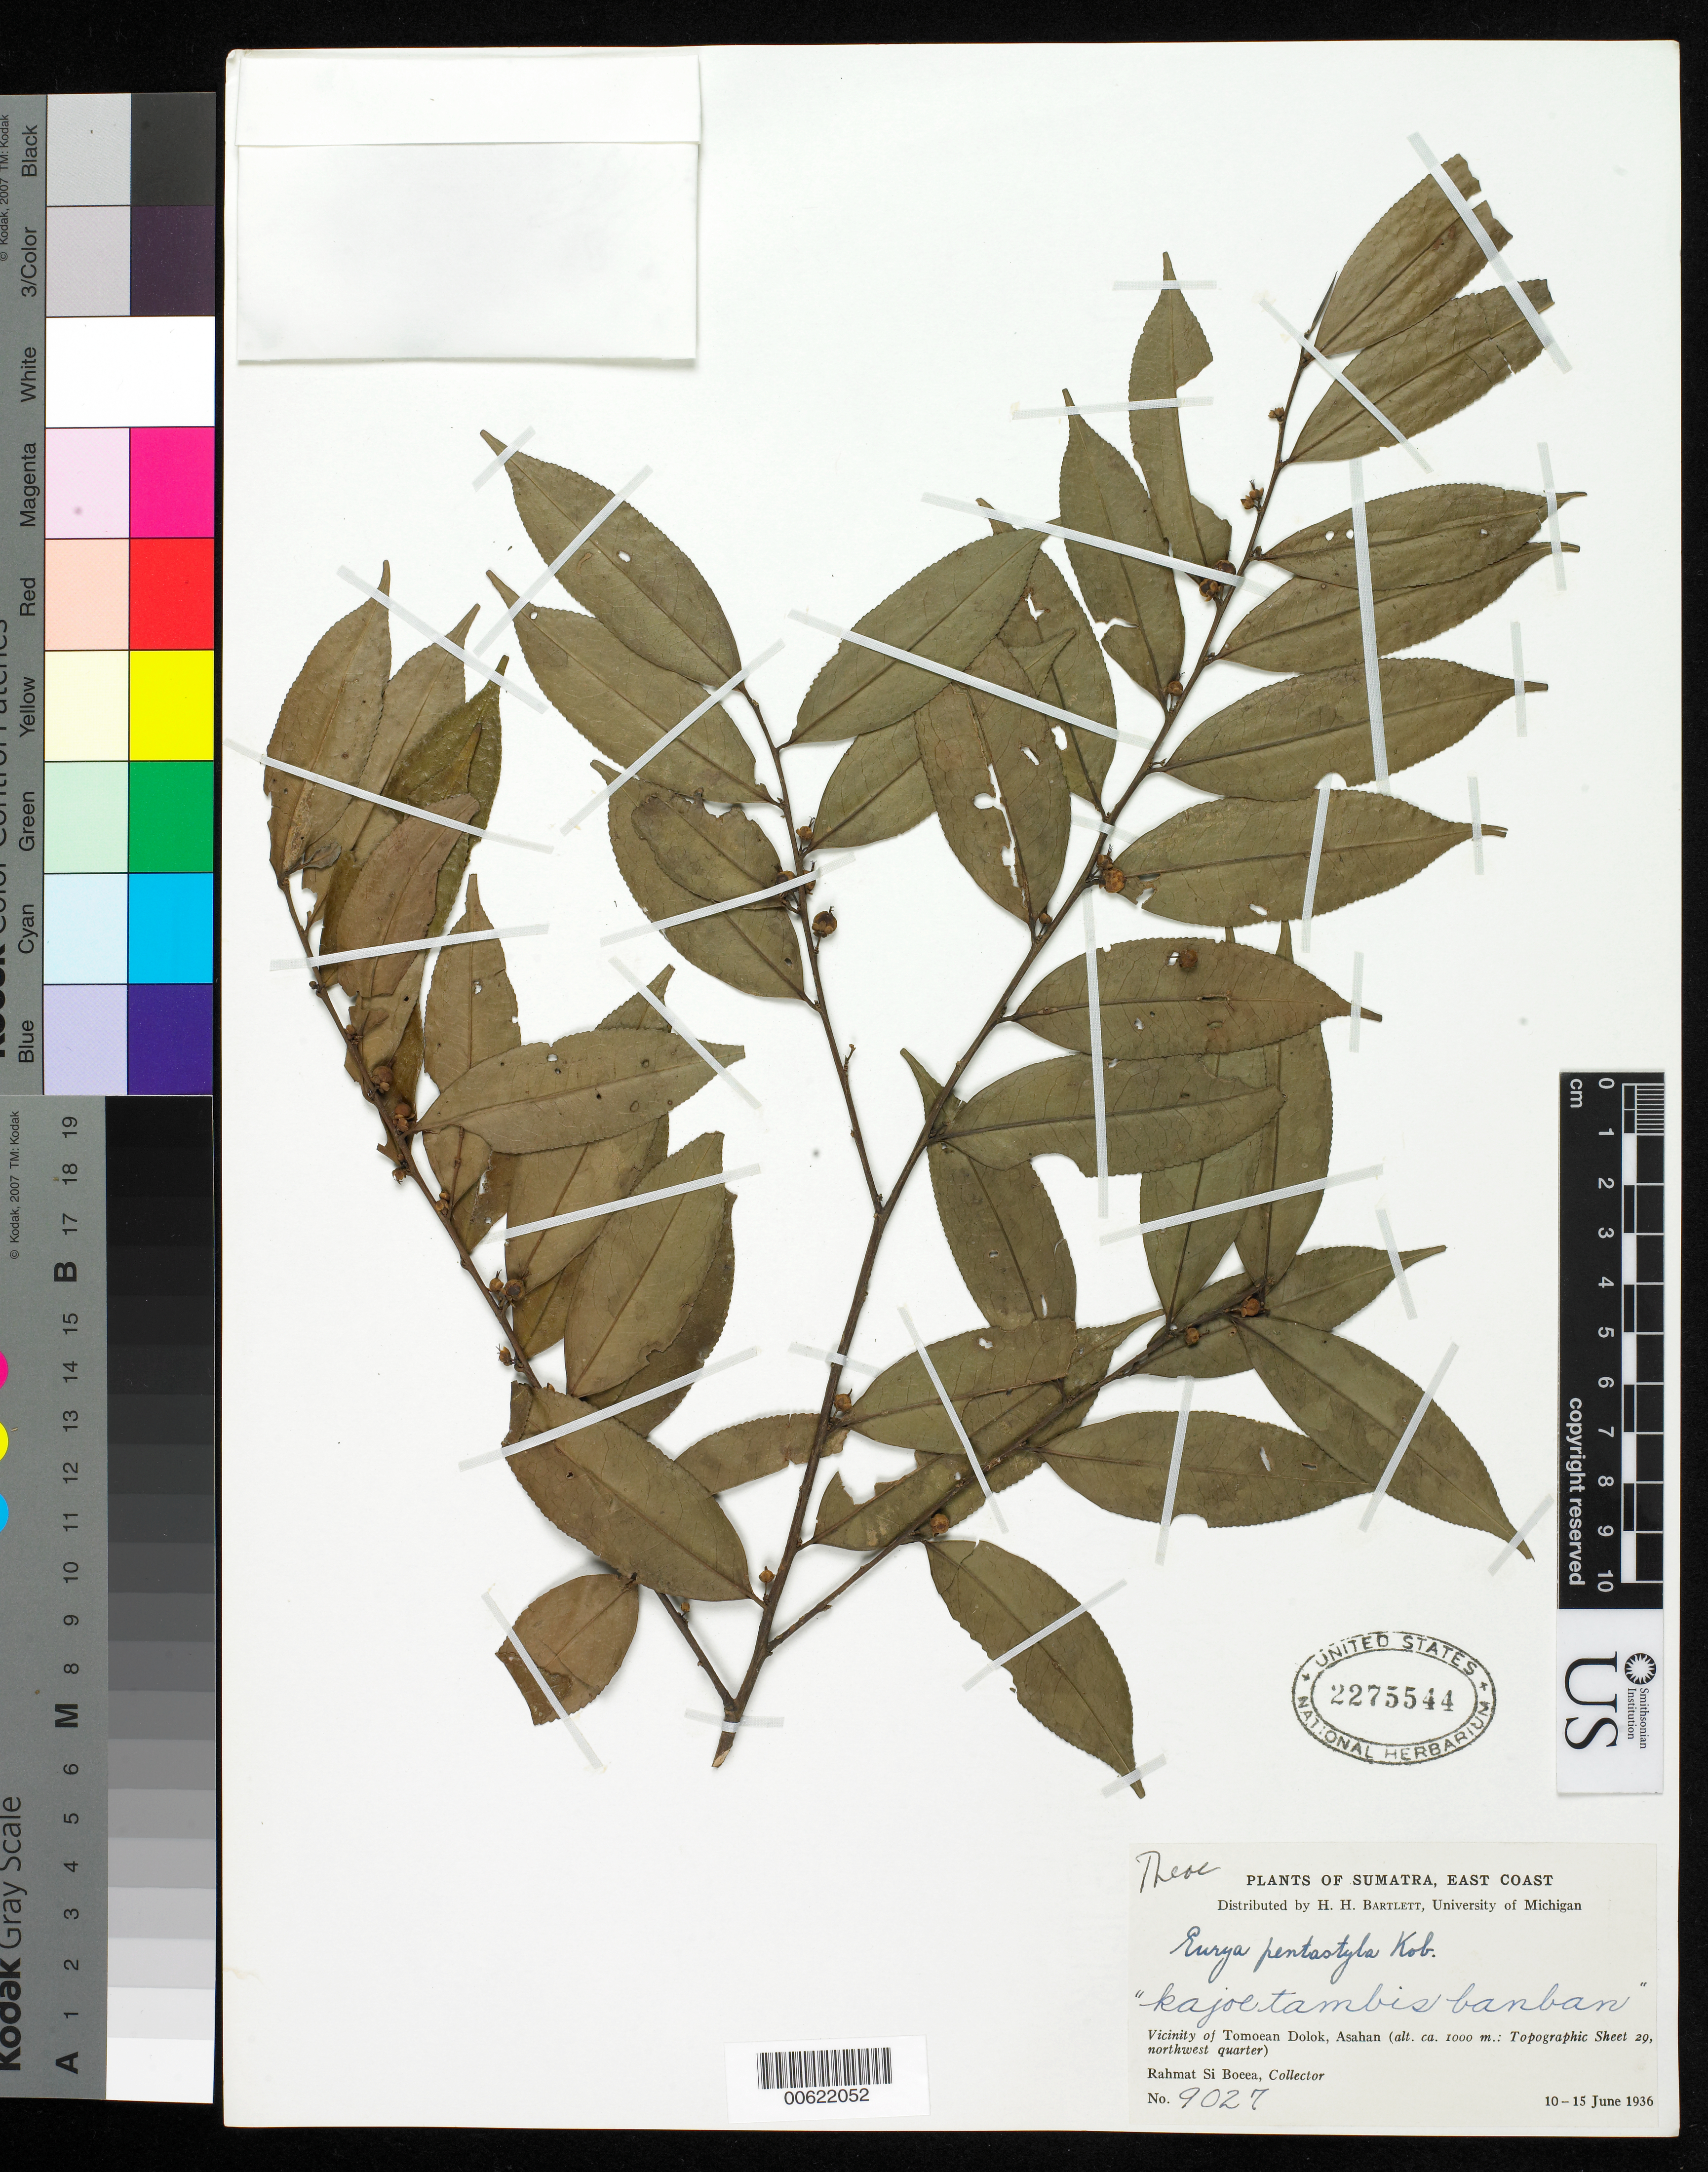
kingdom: Plantae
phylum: Tracheophyta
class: Magnoliopsida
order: Ericales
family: Pentaphylacaceae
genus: Eurya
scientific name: Eurya pentastyla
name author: Kobuski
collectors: Rahmat Si Boeea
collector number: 9027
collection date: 1936-06-10/1936-06-15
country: Indonesia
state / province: Sumatra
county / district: Sumatera Utara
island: Sumatra I.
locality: (East Coast) Vicinity of Tomoean Dolok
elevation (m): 1000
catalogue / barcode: US 2275544